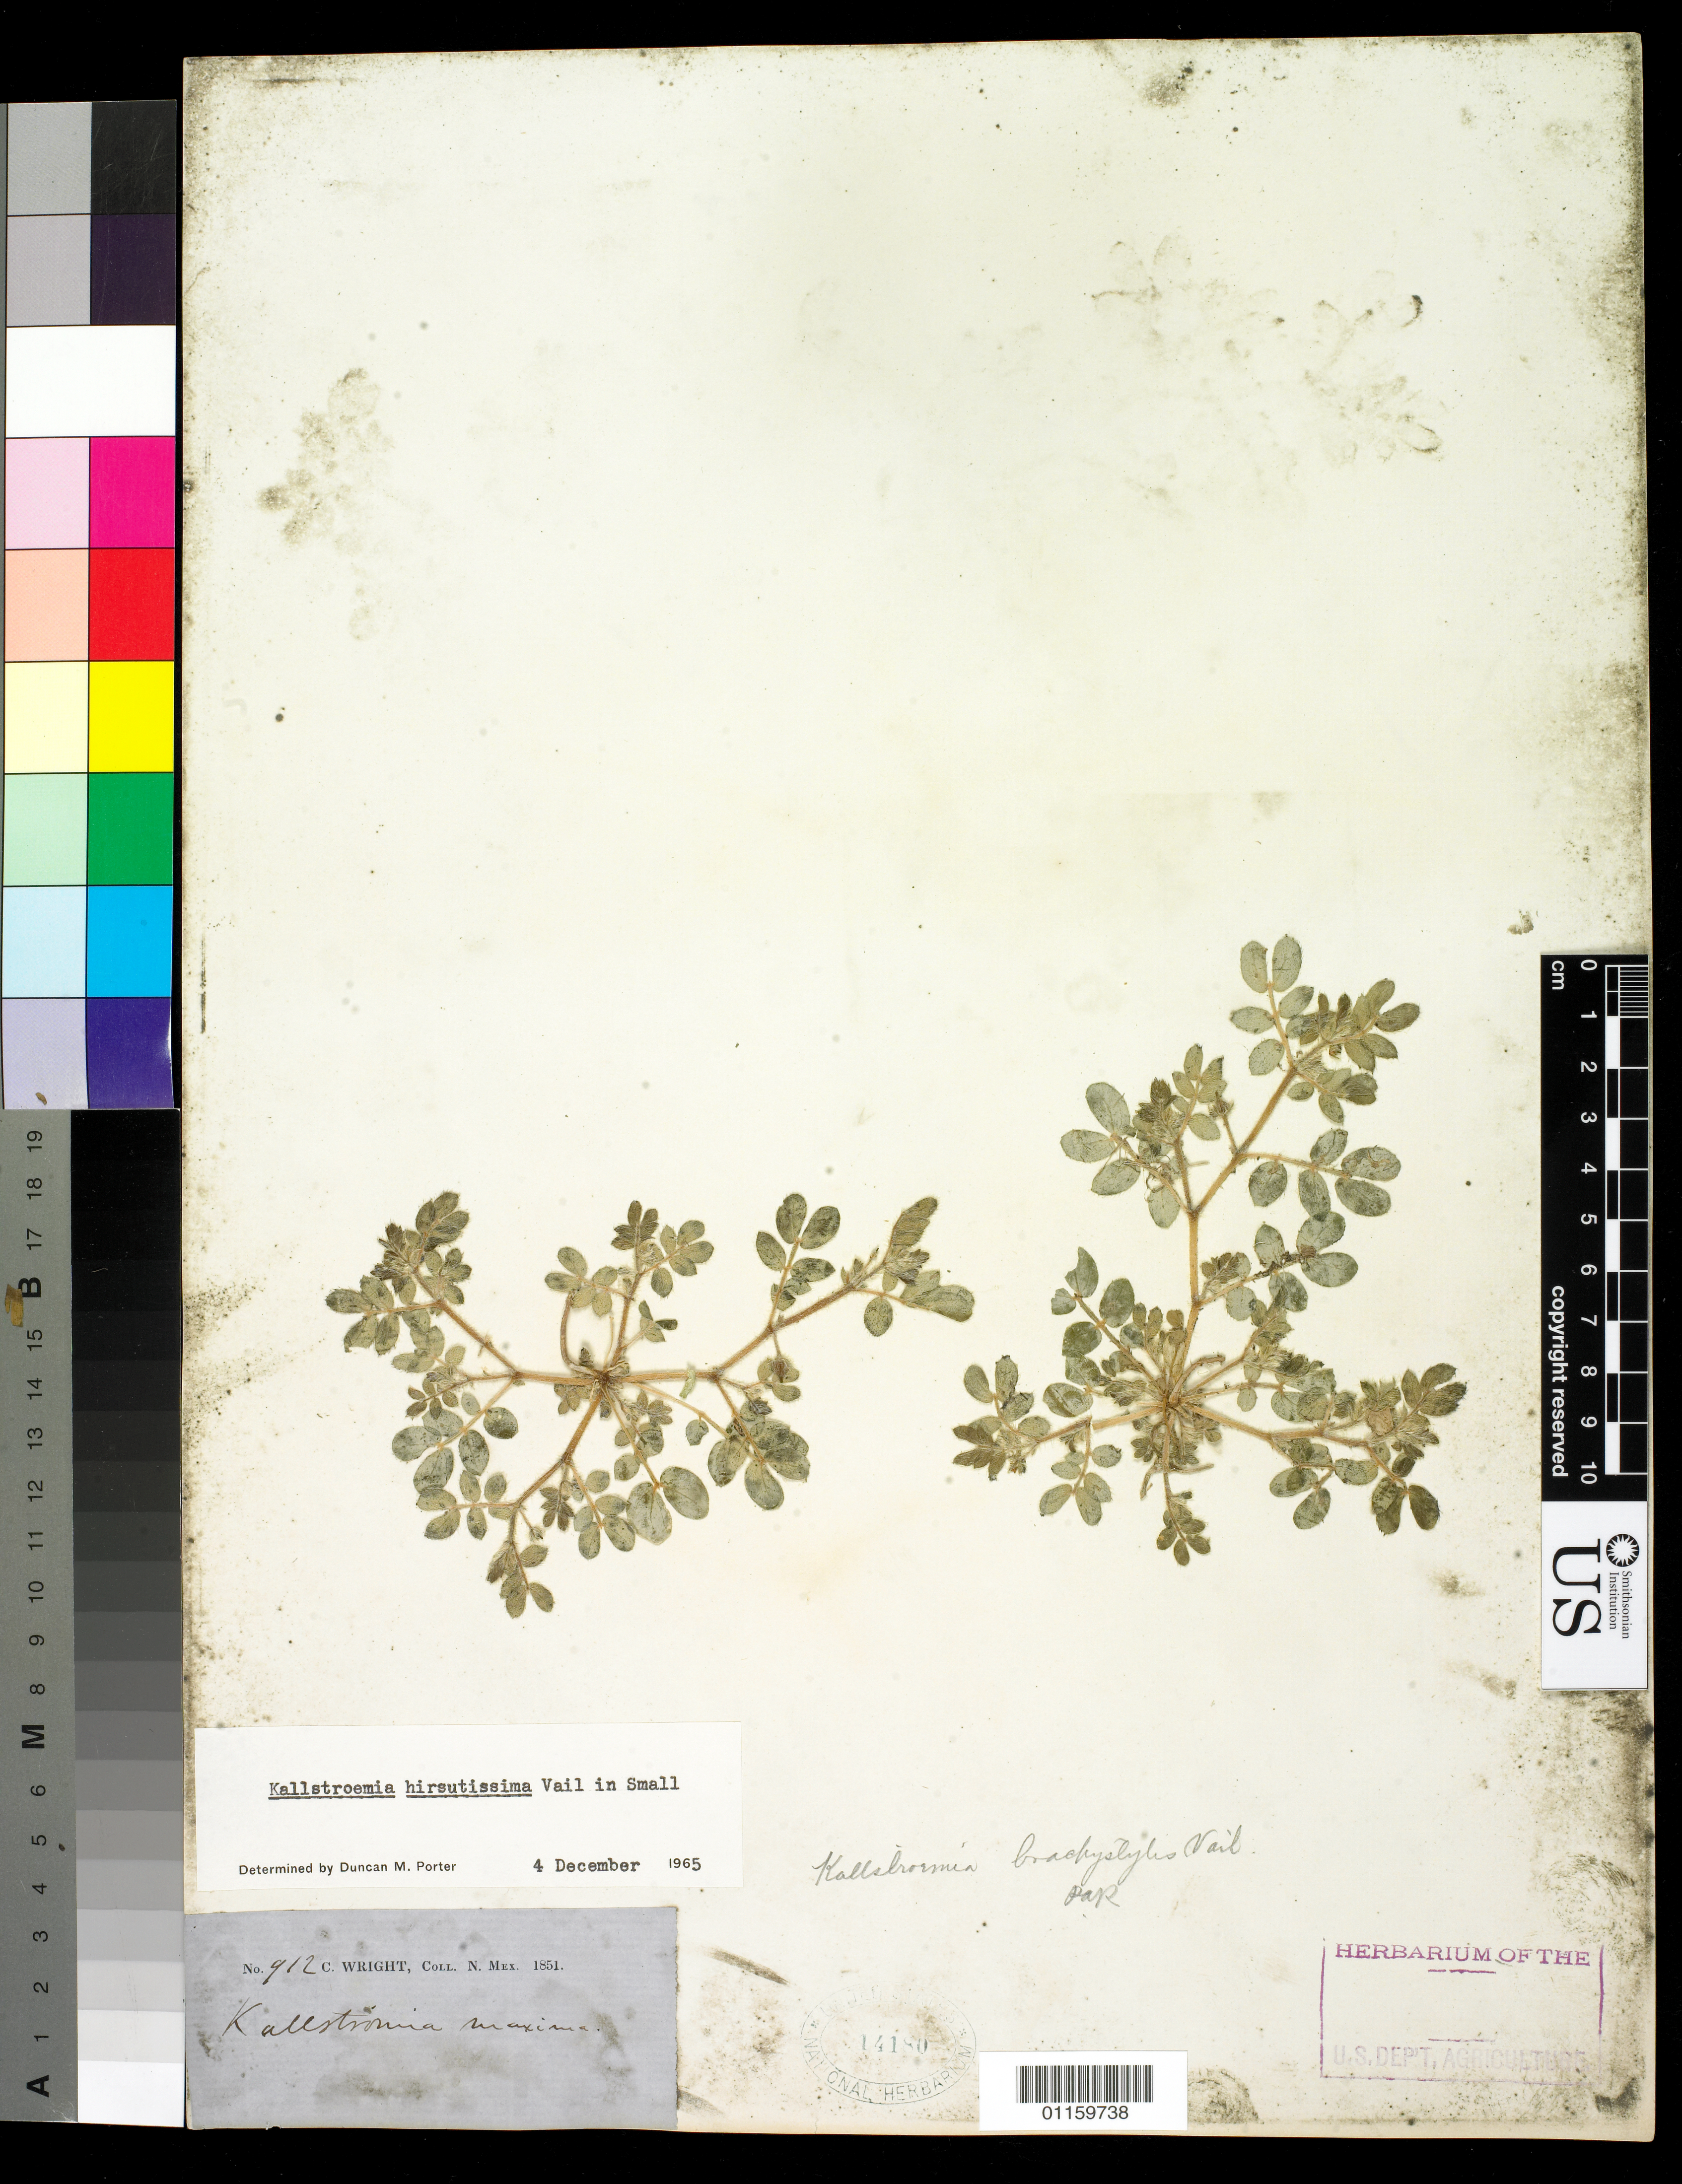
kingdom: Plantae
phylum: Tracheophyta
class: Magnoliopsida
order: Zygophyllales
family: Zygophyllaceae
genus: Kallstroemia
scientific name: Kallstroemia hirsutissima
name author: Vail in Small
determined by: Porter, D. M.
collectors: C. Wright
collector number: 912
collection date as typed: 1851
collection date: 1851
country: United States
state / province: New Mexico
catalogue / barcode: US 14180